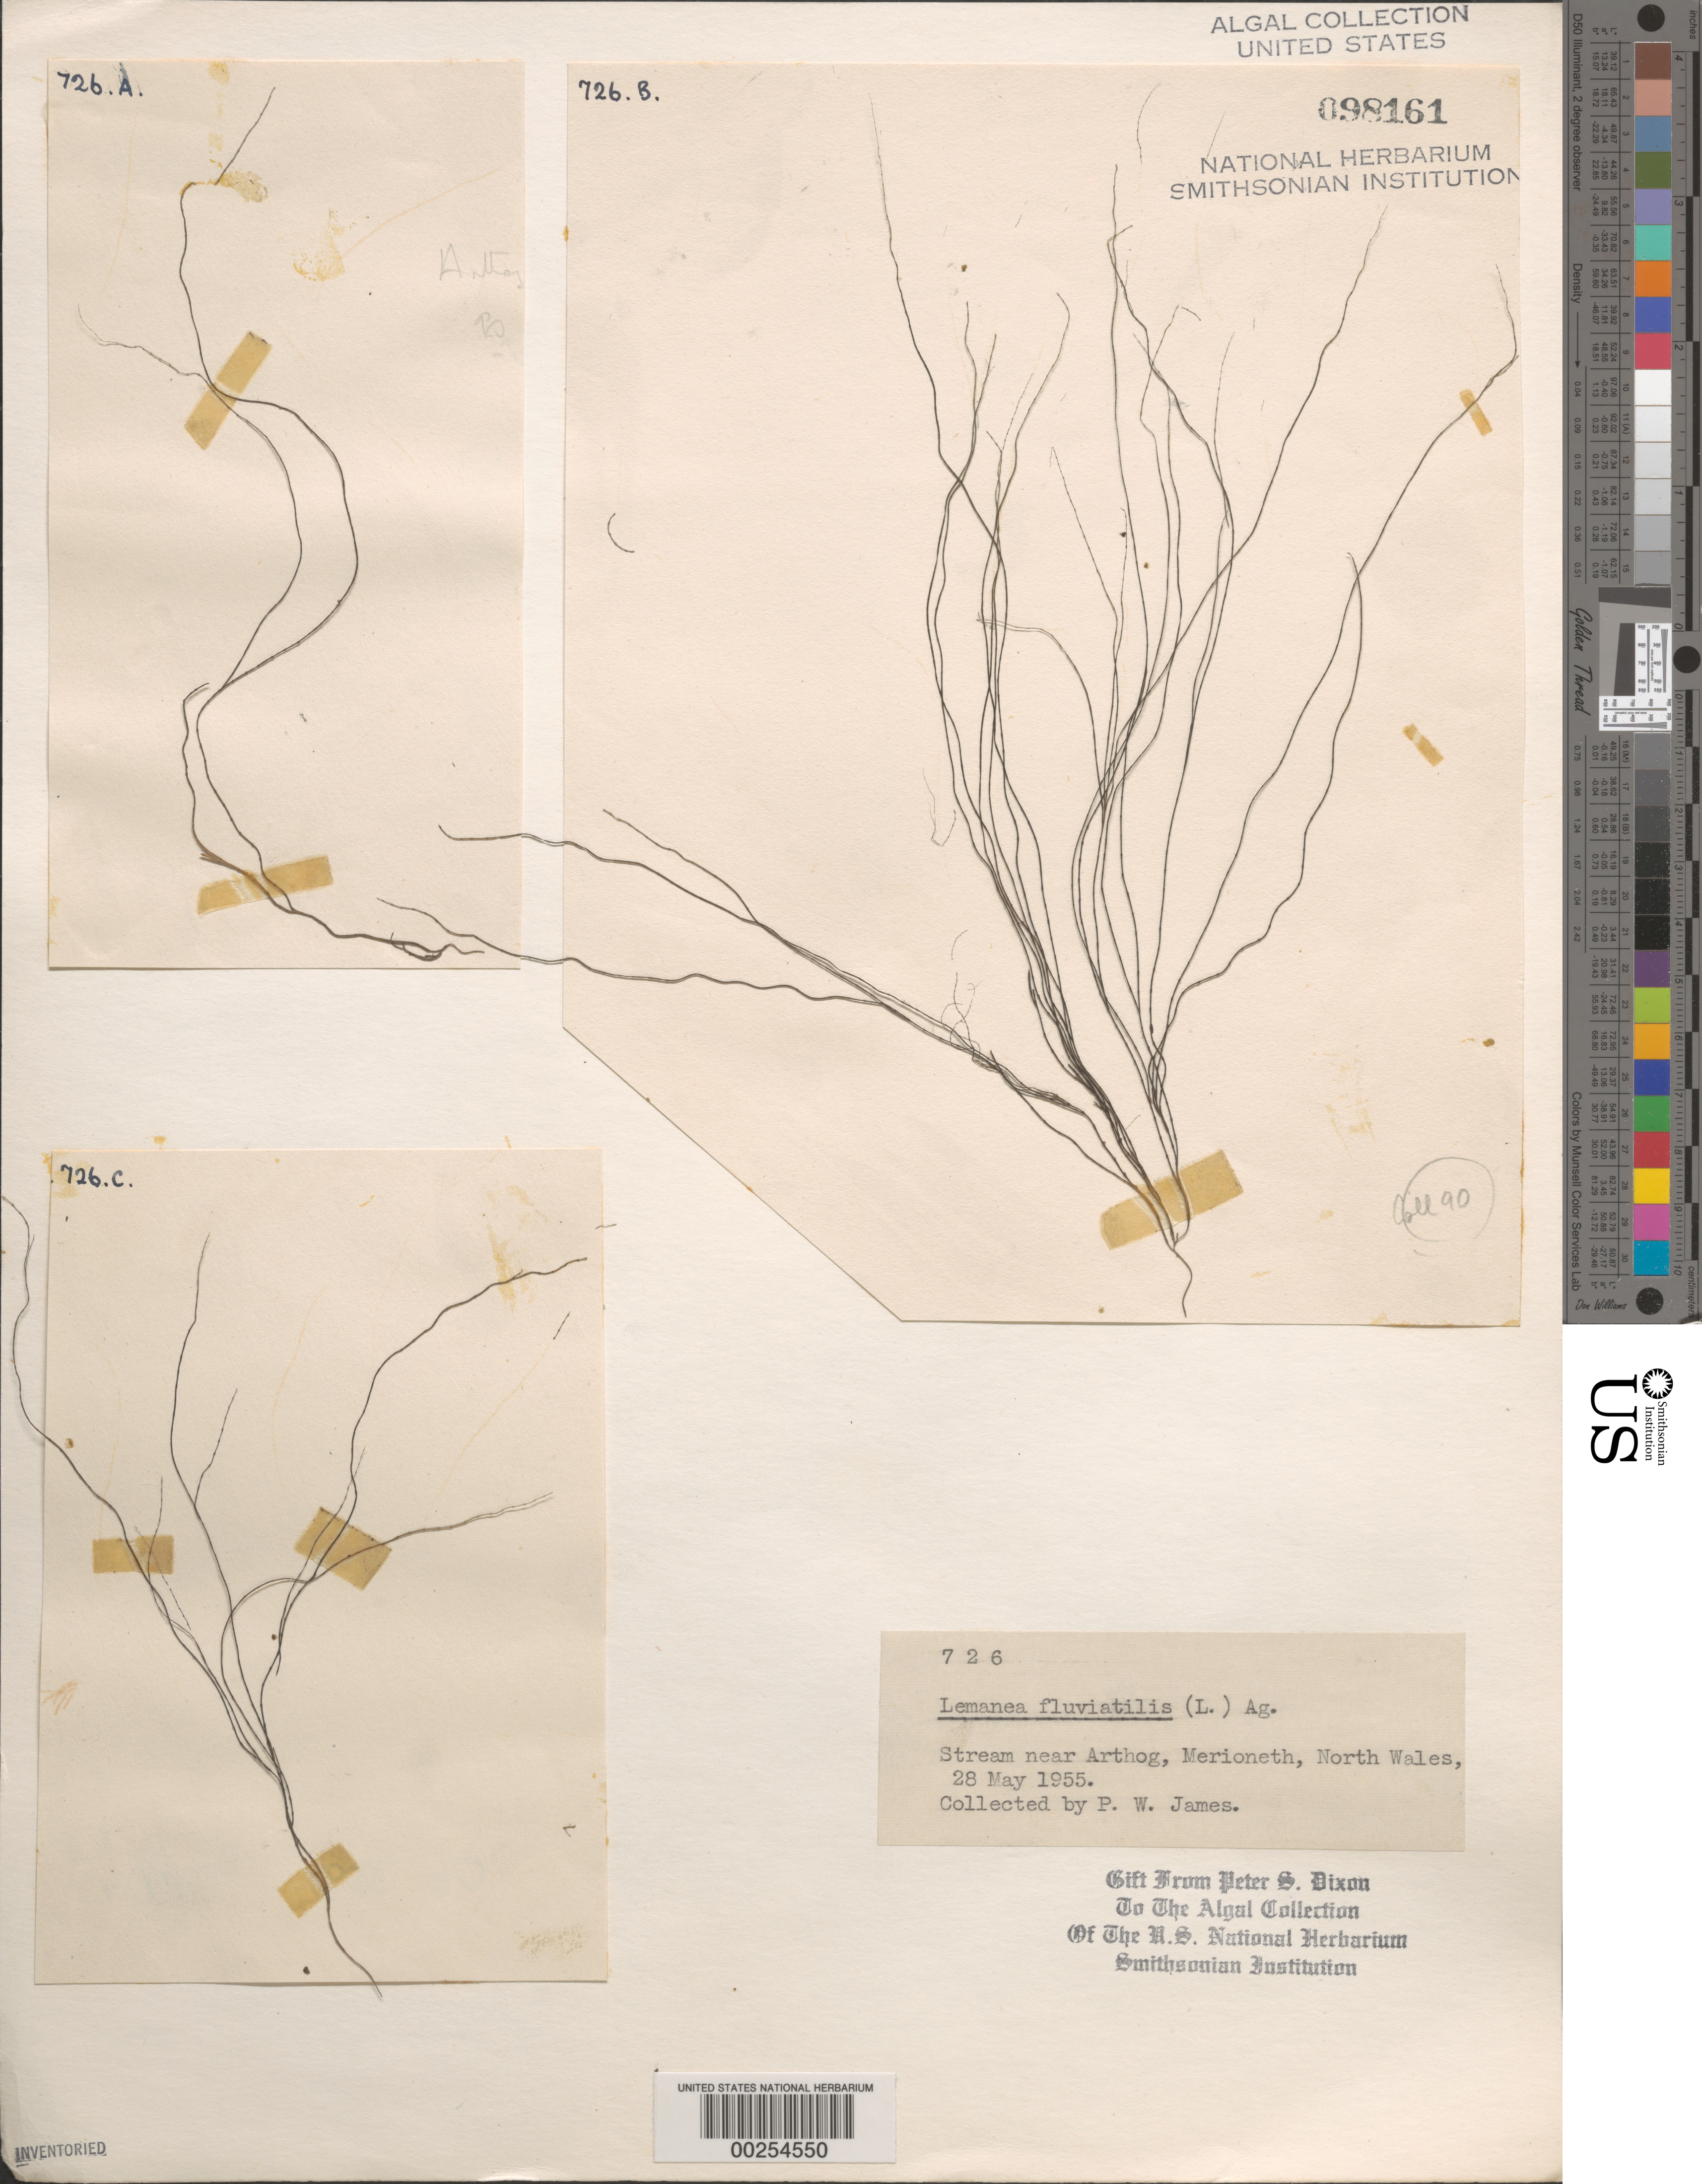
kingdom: Plantae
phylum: Rhodophyta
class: Florideophyceae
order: Batrachospermales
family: Lemaneaceae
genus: Lemanea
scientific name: Lemanea fluviatilis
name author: (L.) C. Agardh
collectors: P. James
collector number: PSD 726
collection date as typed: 28 May 1955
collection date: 1955-05-28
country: United Kingdom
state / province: Wales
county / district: Gwynedd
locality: Merioneth, near Arthog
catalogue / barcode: US 98161